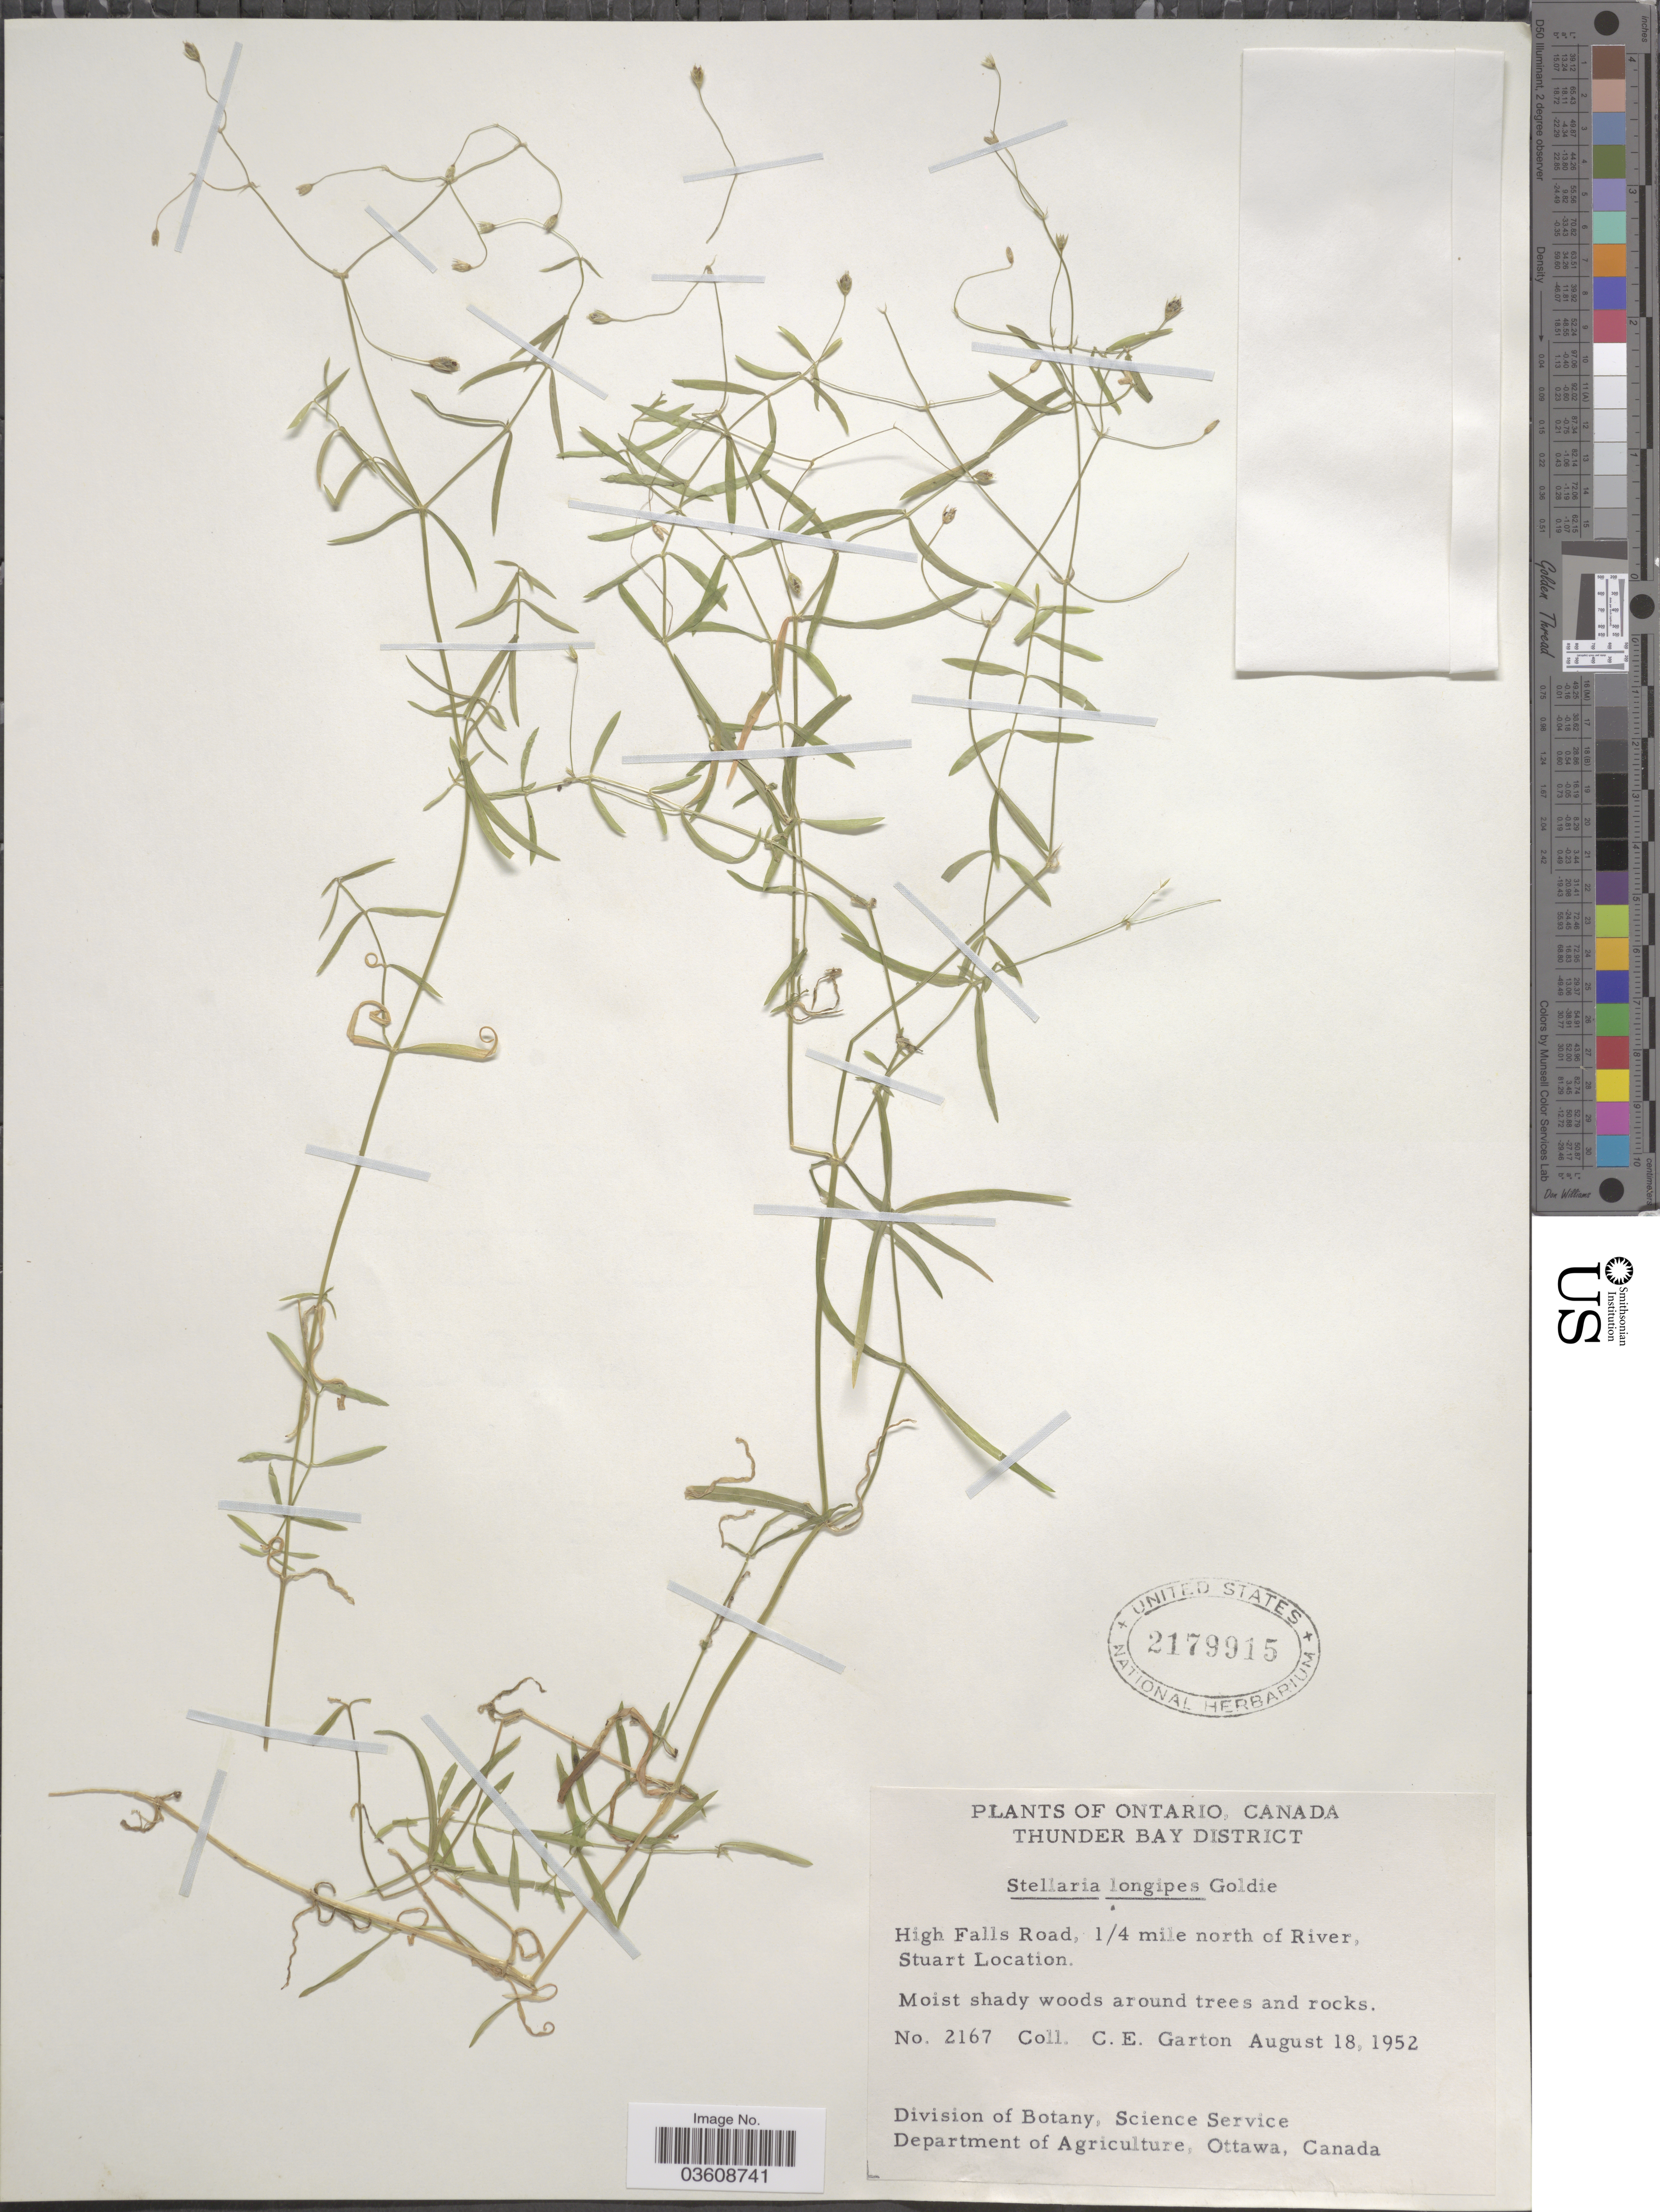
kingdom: Plantae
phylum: Tracheophyta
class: Magnoliopsida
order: Caryophyllales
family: Caryophyllaceae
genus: Stellaria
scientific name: Stellaria longipes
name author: Goldie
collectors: C. E. Garton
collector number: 2167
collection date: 1952-08-18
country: Canada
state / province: Ontario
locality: Thunder Bay District. High Falls Road, ¼ mile north of River, Stuart Location.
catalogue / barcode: US 2179915